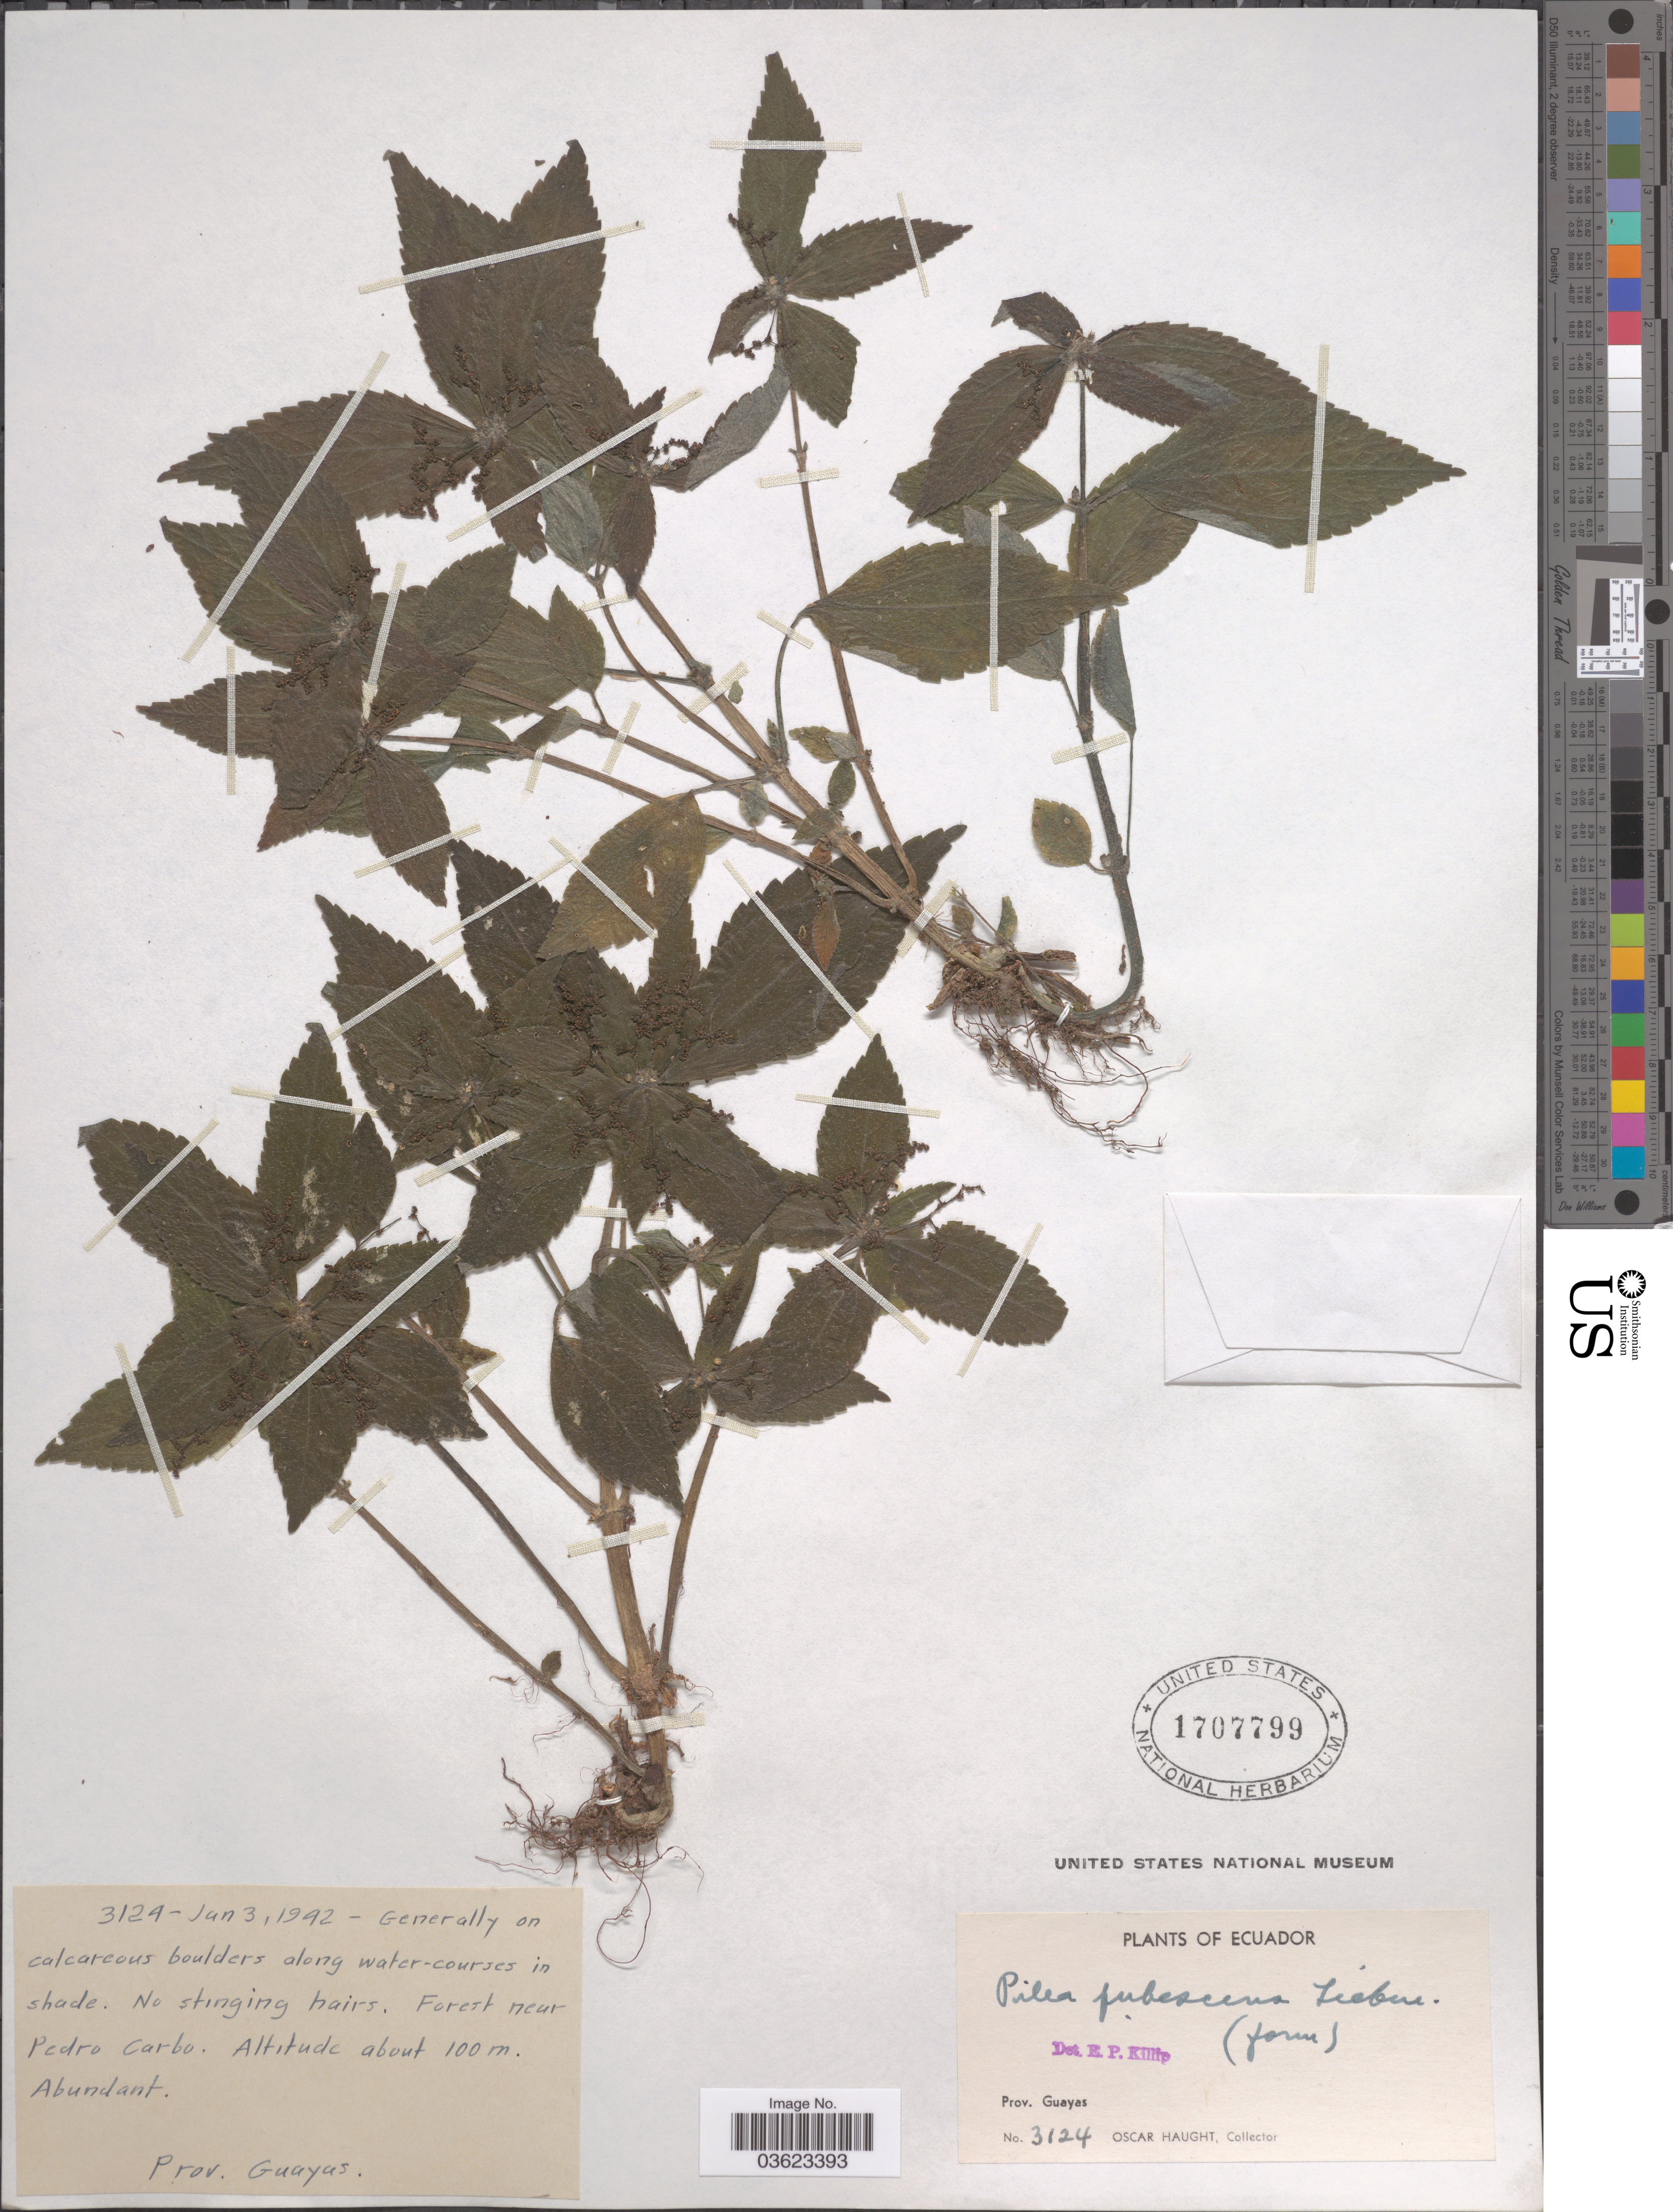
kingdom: Plantae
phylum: Tracheophyta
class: Magnoliopsida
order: Rosales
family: Urticaceae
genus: Pilea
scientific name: Pilea pubescens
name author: Liebm.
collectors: O. L. Haught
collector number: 3124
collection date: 1942-01-03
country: Ecuador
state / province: Guayas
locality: Forest near Pedro Carbo.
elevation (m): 100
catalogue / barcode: US 1707799